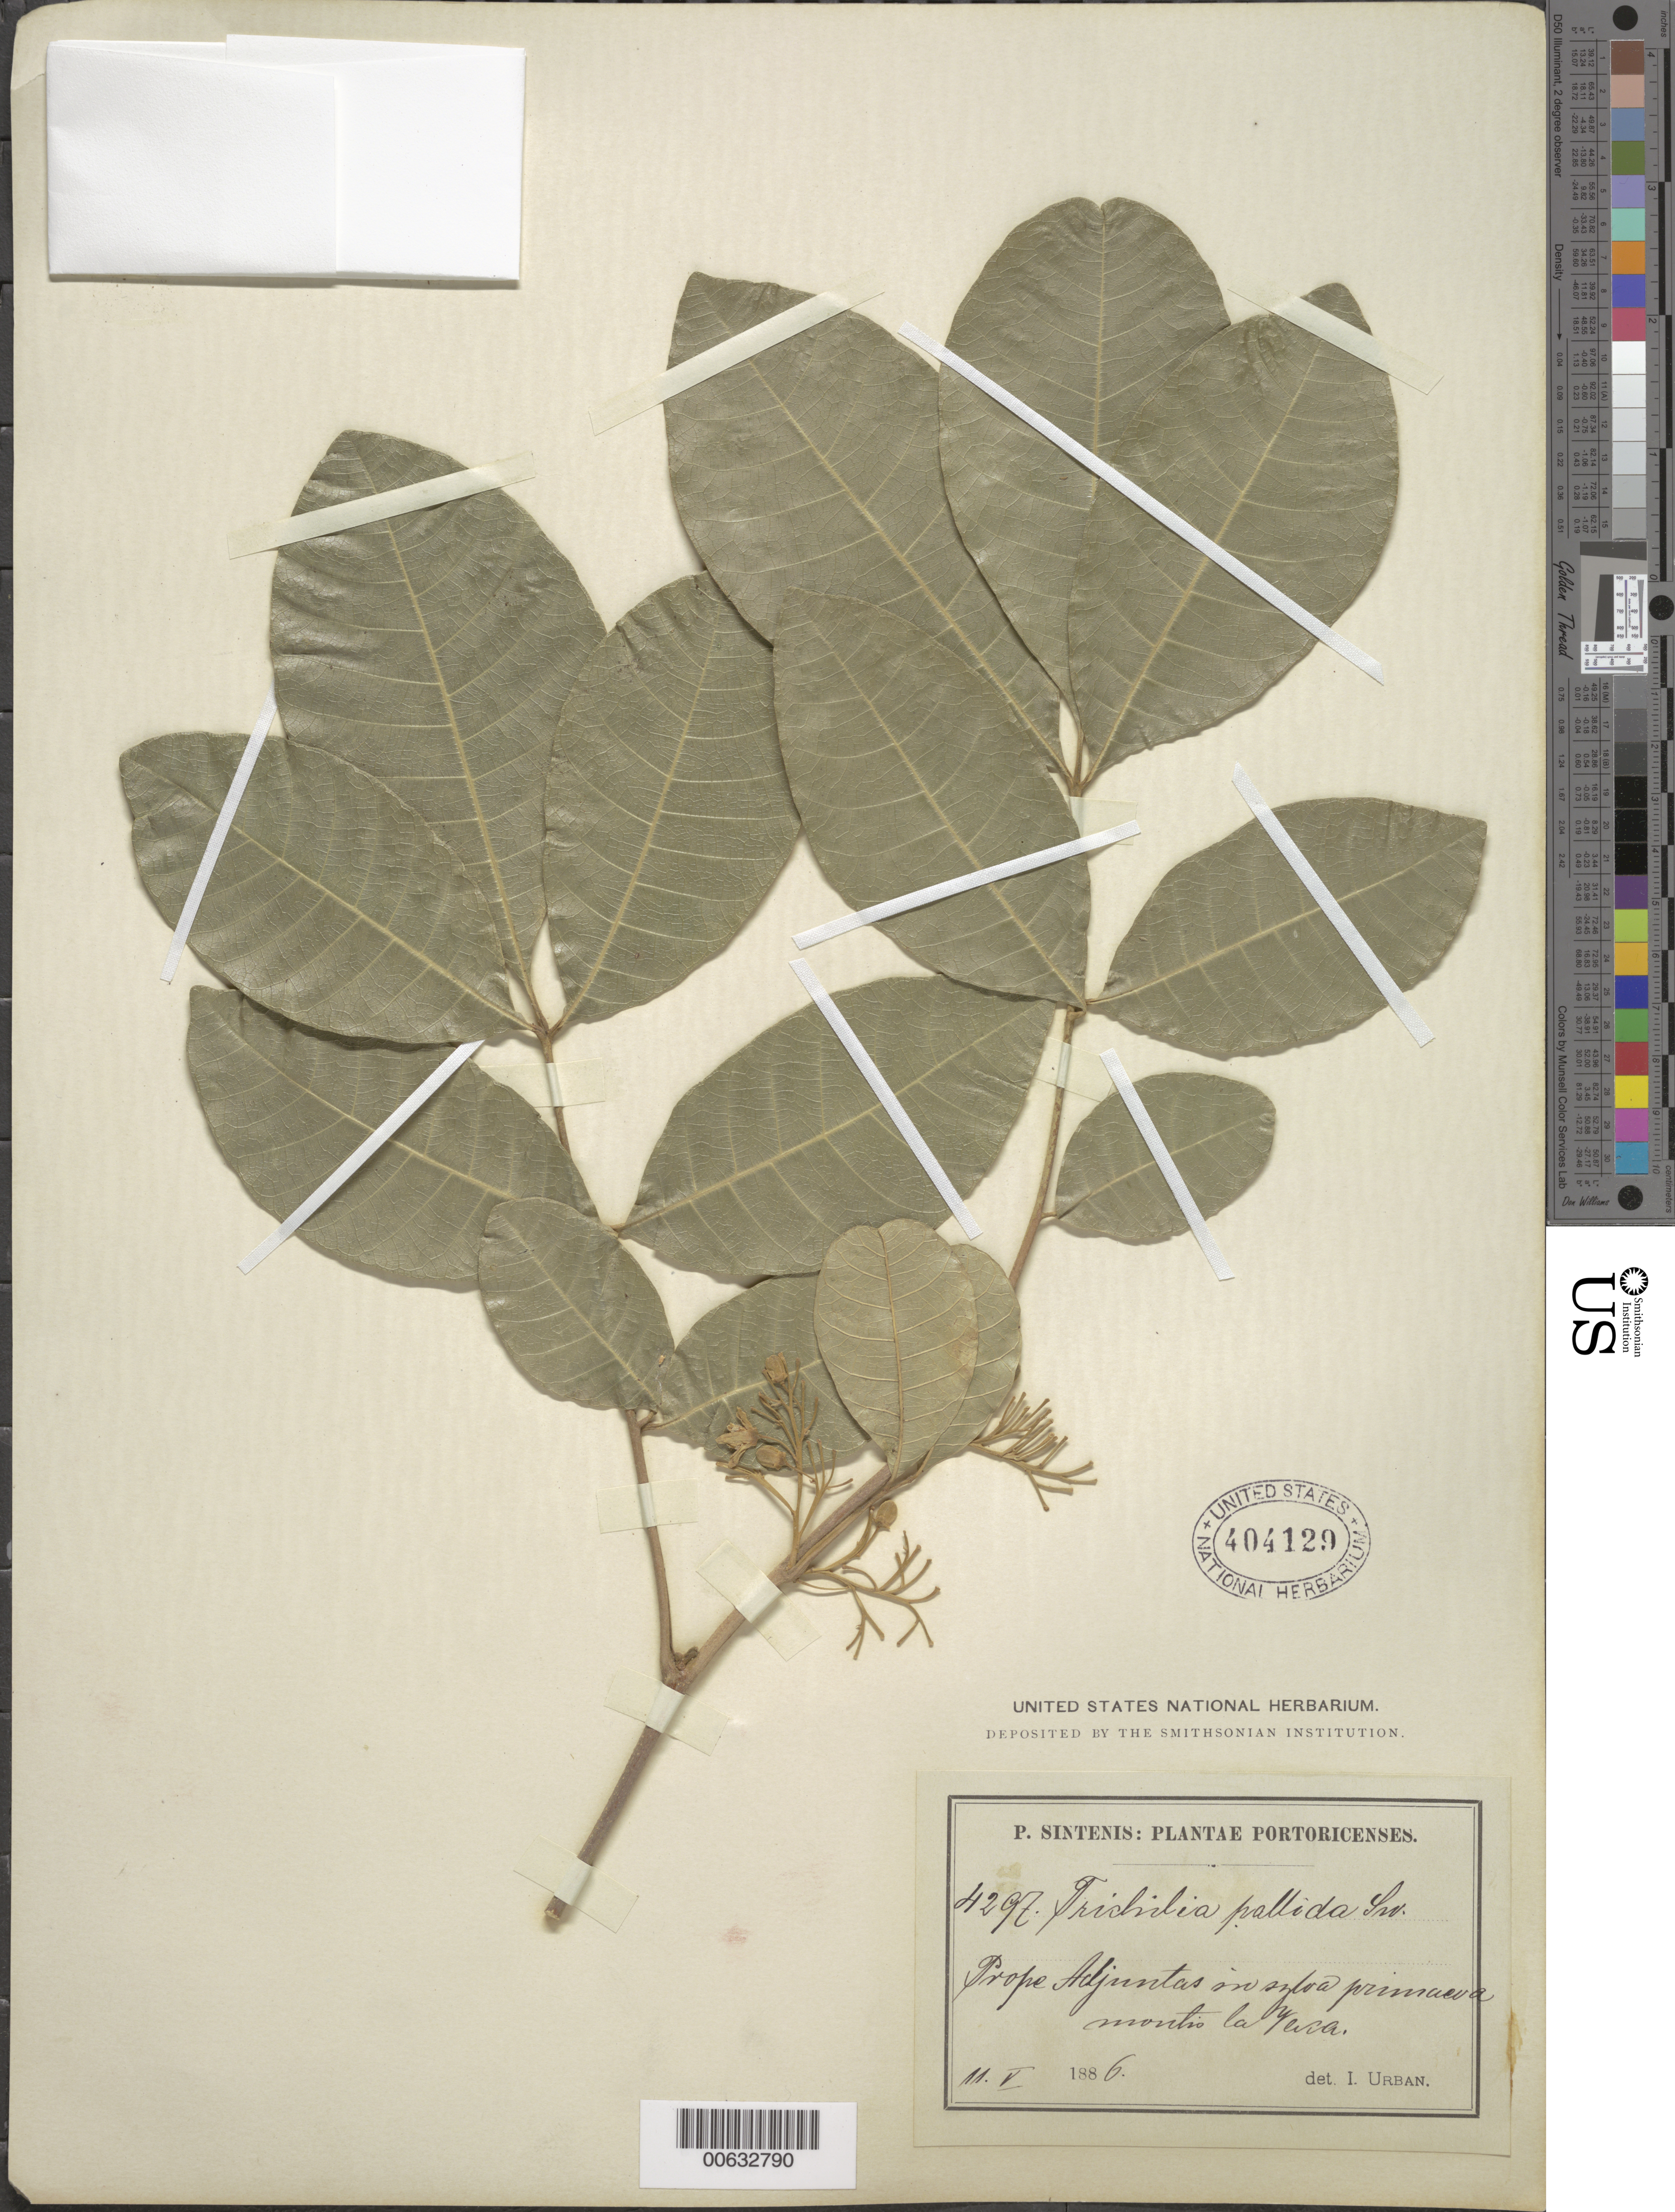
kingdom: Plantae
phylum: Tracheophyta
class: Magnoliopsida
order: Sapindales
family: Meliaceae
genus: Trichilia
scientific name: Trichilia pallida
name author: Sw.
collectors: P. Sintenis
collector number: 4297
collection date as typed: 11 May 1886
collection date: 1886-05-11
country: Puerto Rico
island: Greater Antilles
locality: Prope Adjuntas in sylva primaeva montis la Mesa.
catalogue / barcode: US 404129